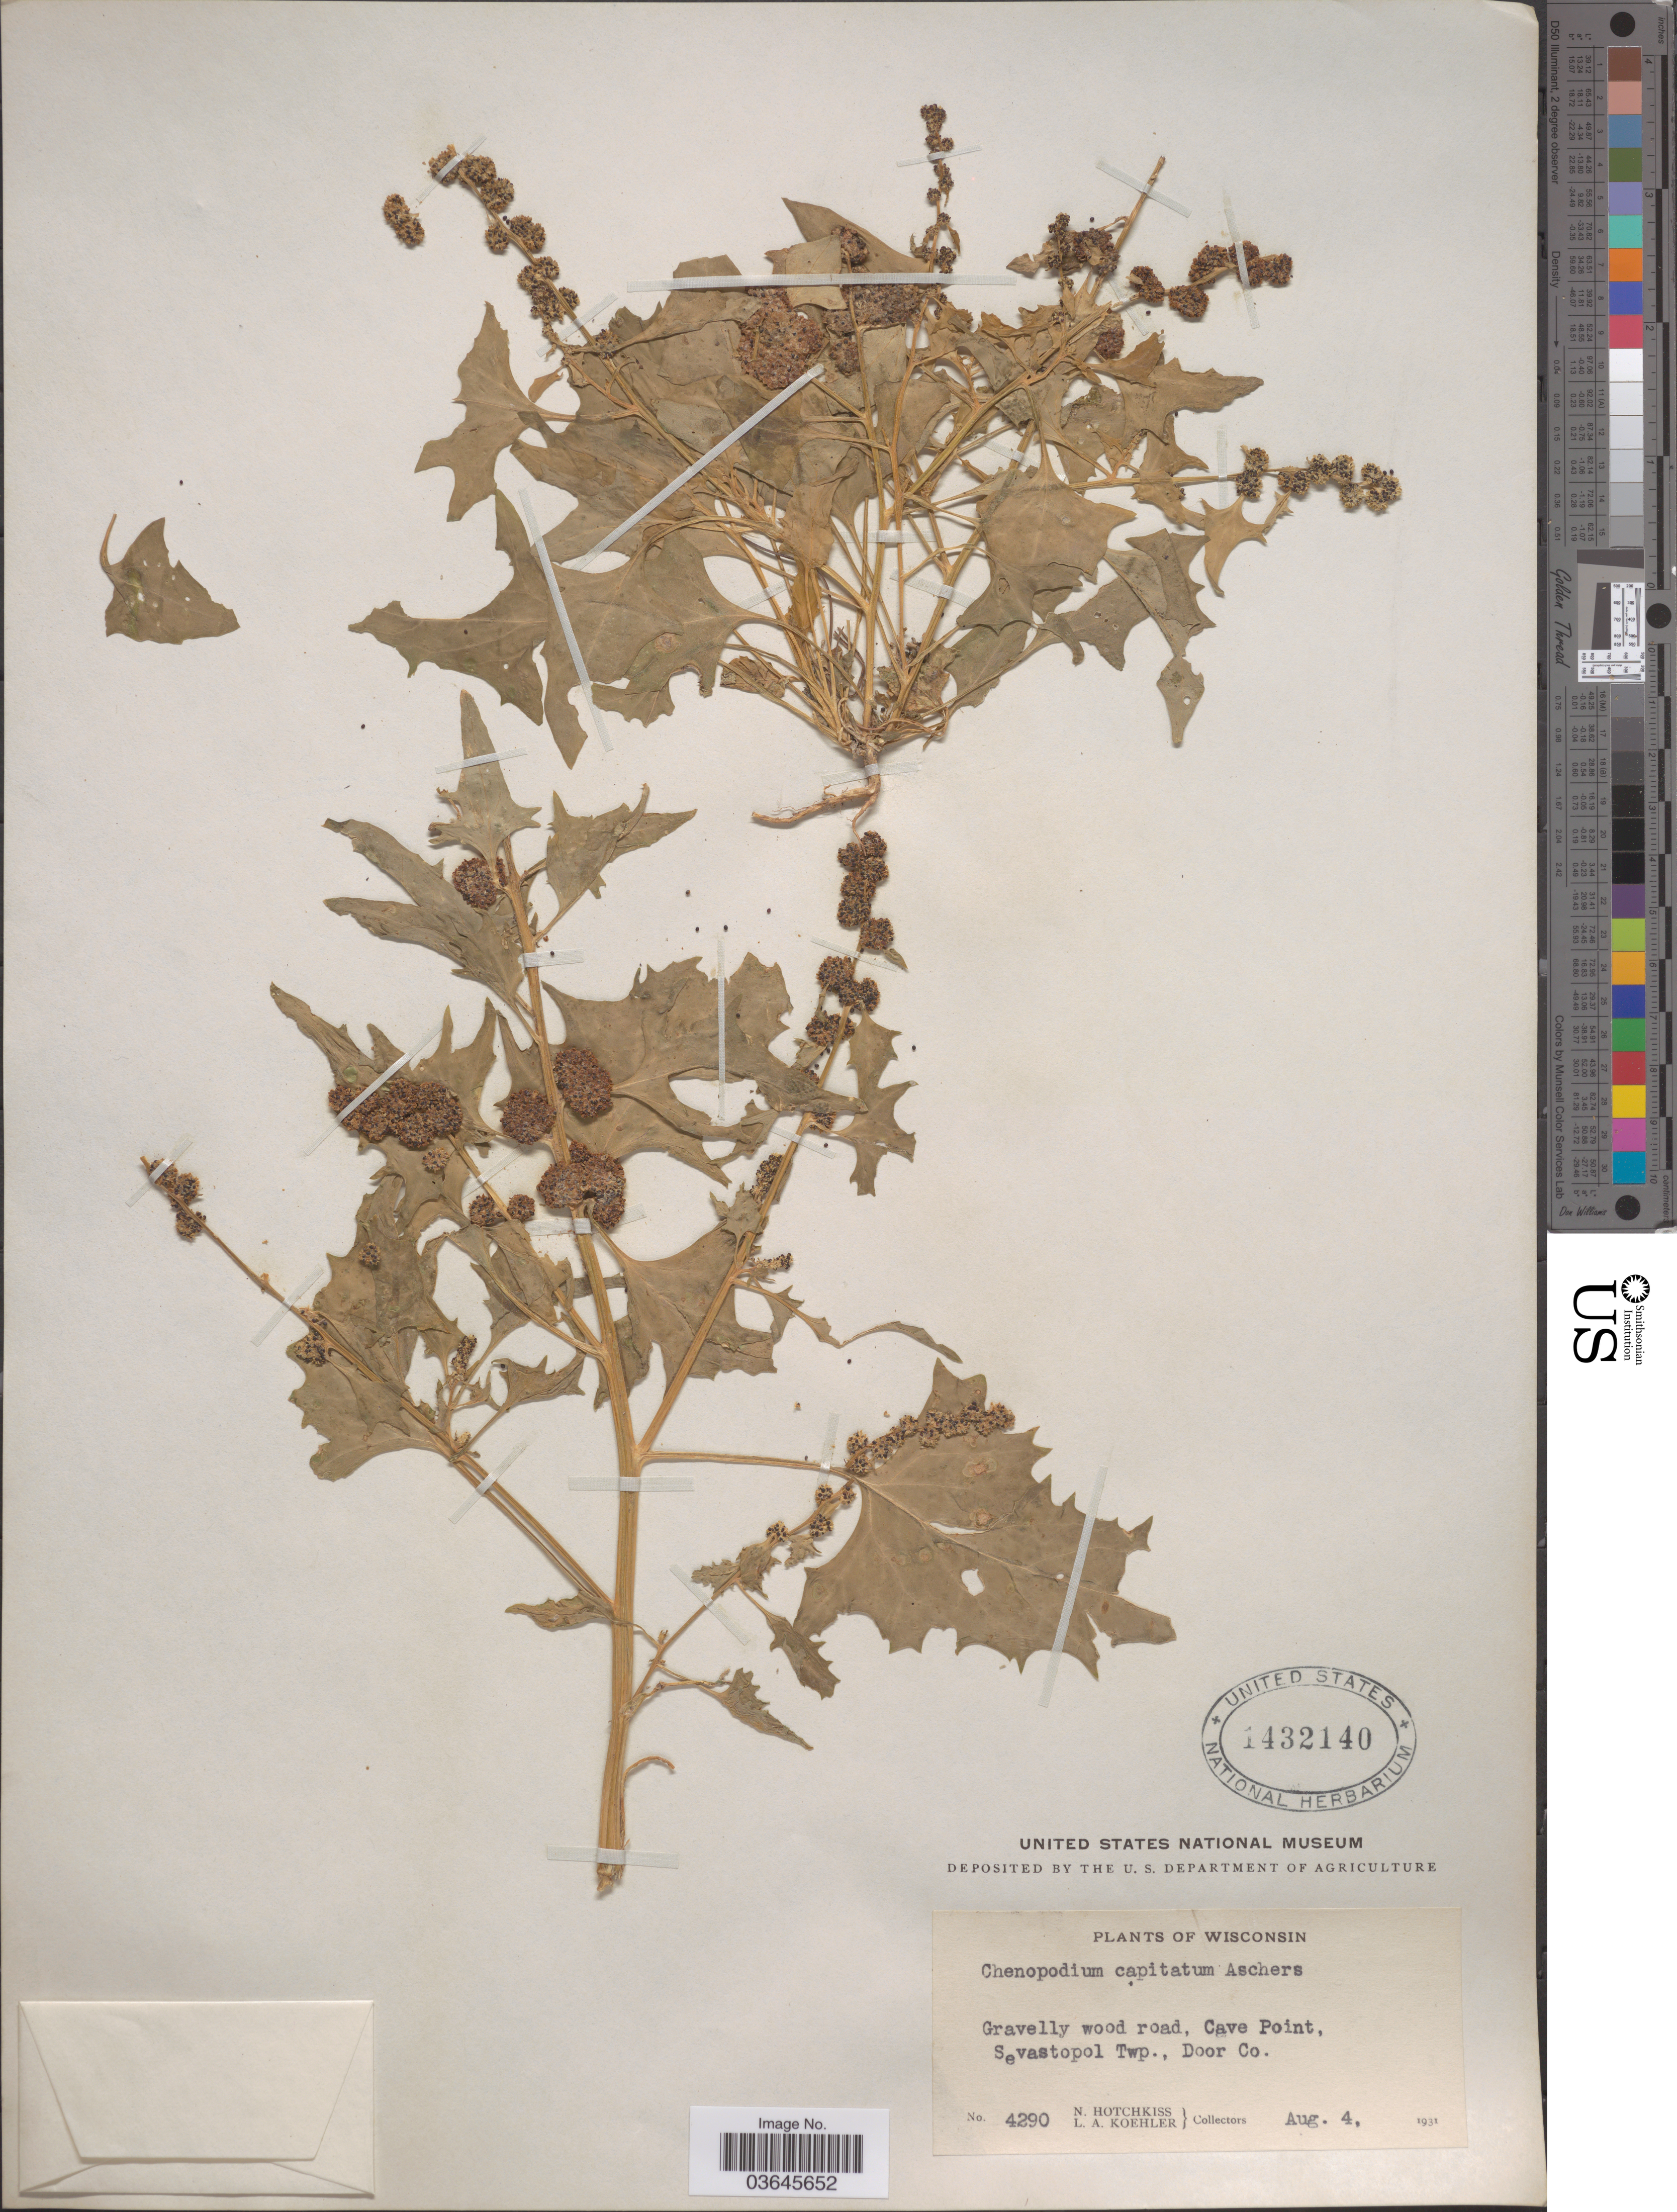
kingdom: Plantae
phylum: Tracheophyta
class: Magnoliopsida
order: Caryophyllales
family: Amaranthaceae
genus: Blitum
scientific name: Blitum capitatum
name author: L.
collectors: N. Hotchkiss & L. Koehler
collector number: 4290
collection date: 1931-08-04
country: United States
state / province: Wisconsin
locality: Gravelly wood road, Cave Point, Sevastopol Twp., Door Co.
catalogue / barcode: US 1432140